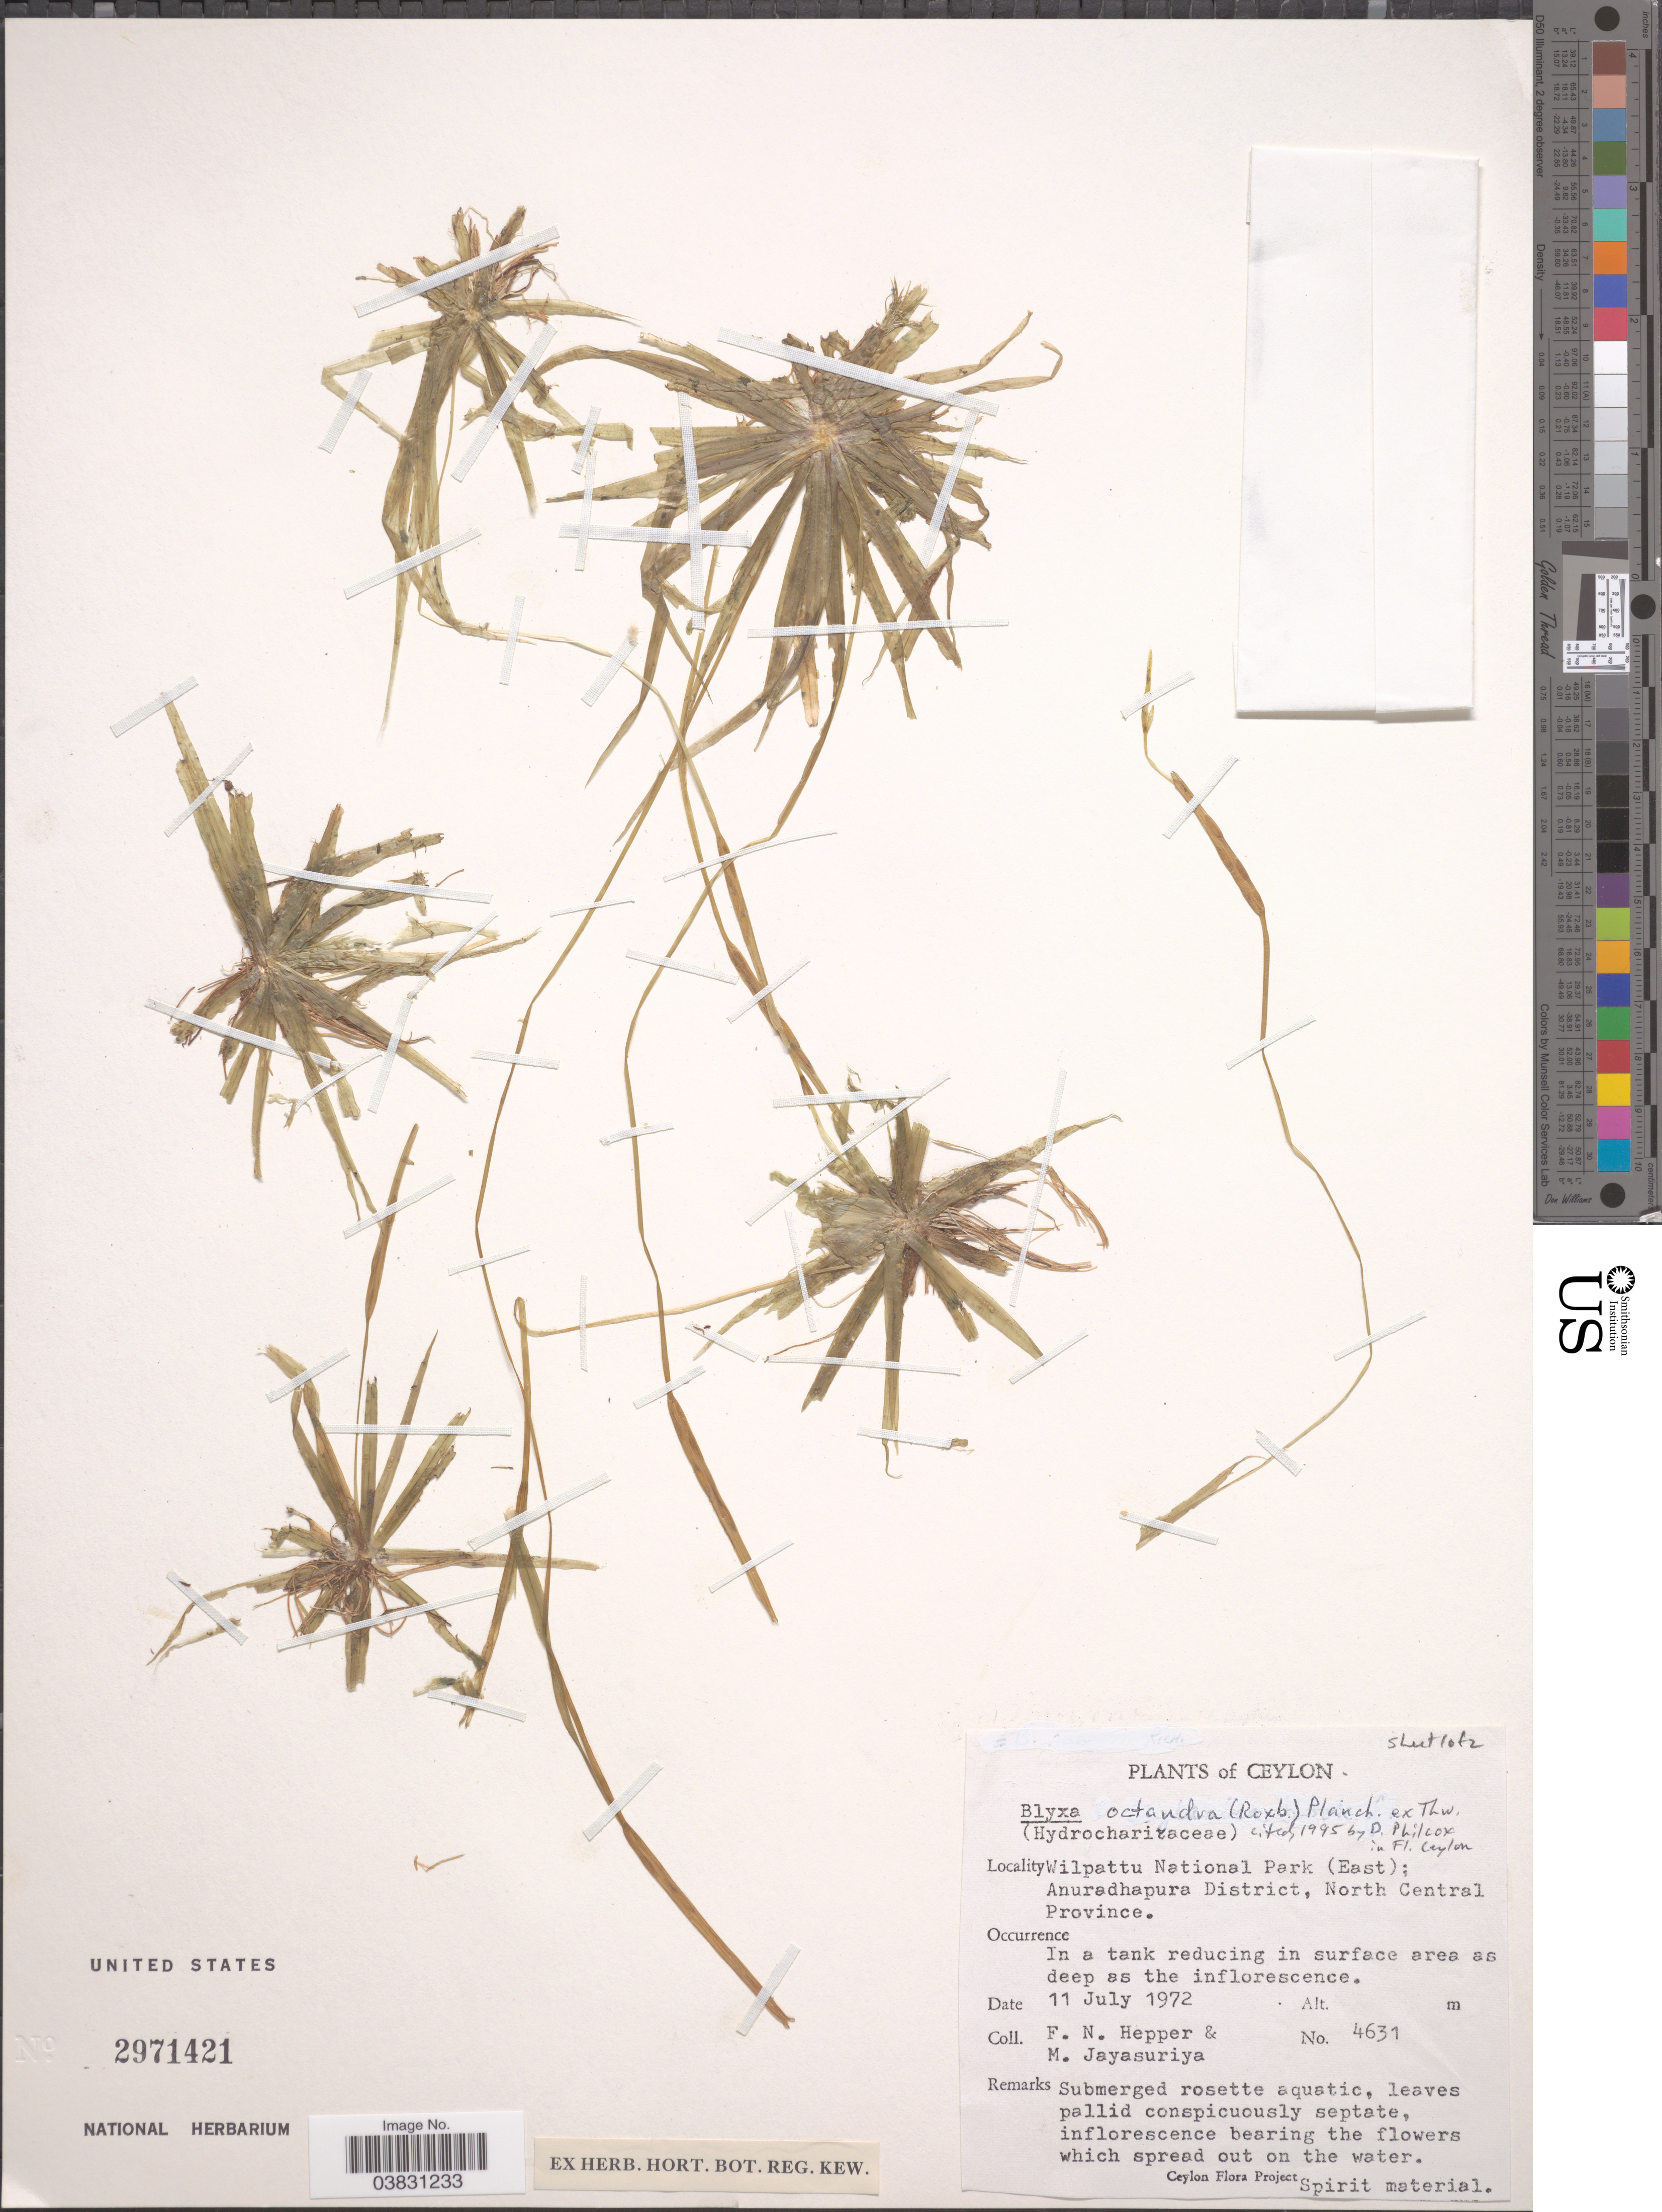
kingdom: Plantae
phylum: Tracheophyta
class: Liliopsida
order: Alismatales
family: Hydrocharitaceae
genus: Blyxa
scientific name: Blyxa octandra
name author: (Roxb.) Planch. ex Thwaites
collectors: F. Hepper & M. Jayasuriya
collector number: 4631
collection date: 1972-07-11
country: Sri Lanka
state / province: North Central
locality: Ceylon. Wilpattu National Park (East); Anuradhapura District.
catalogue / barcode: US 2971421